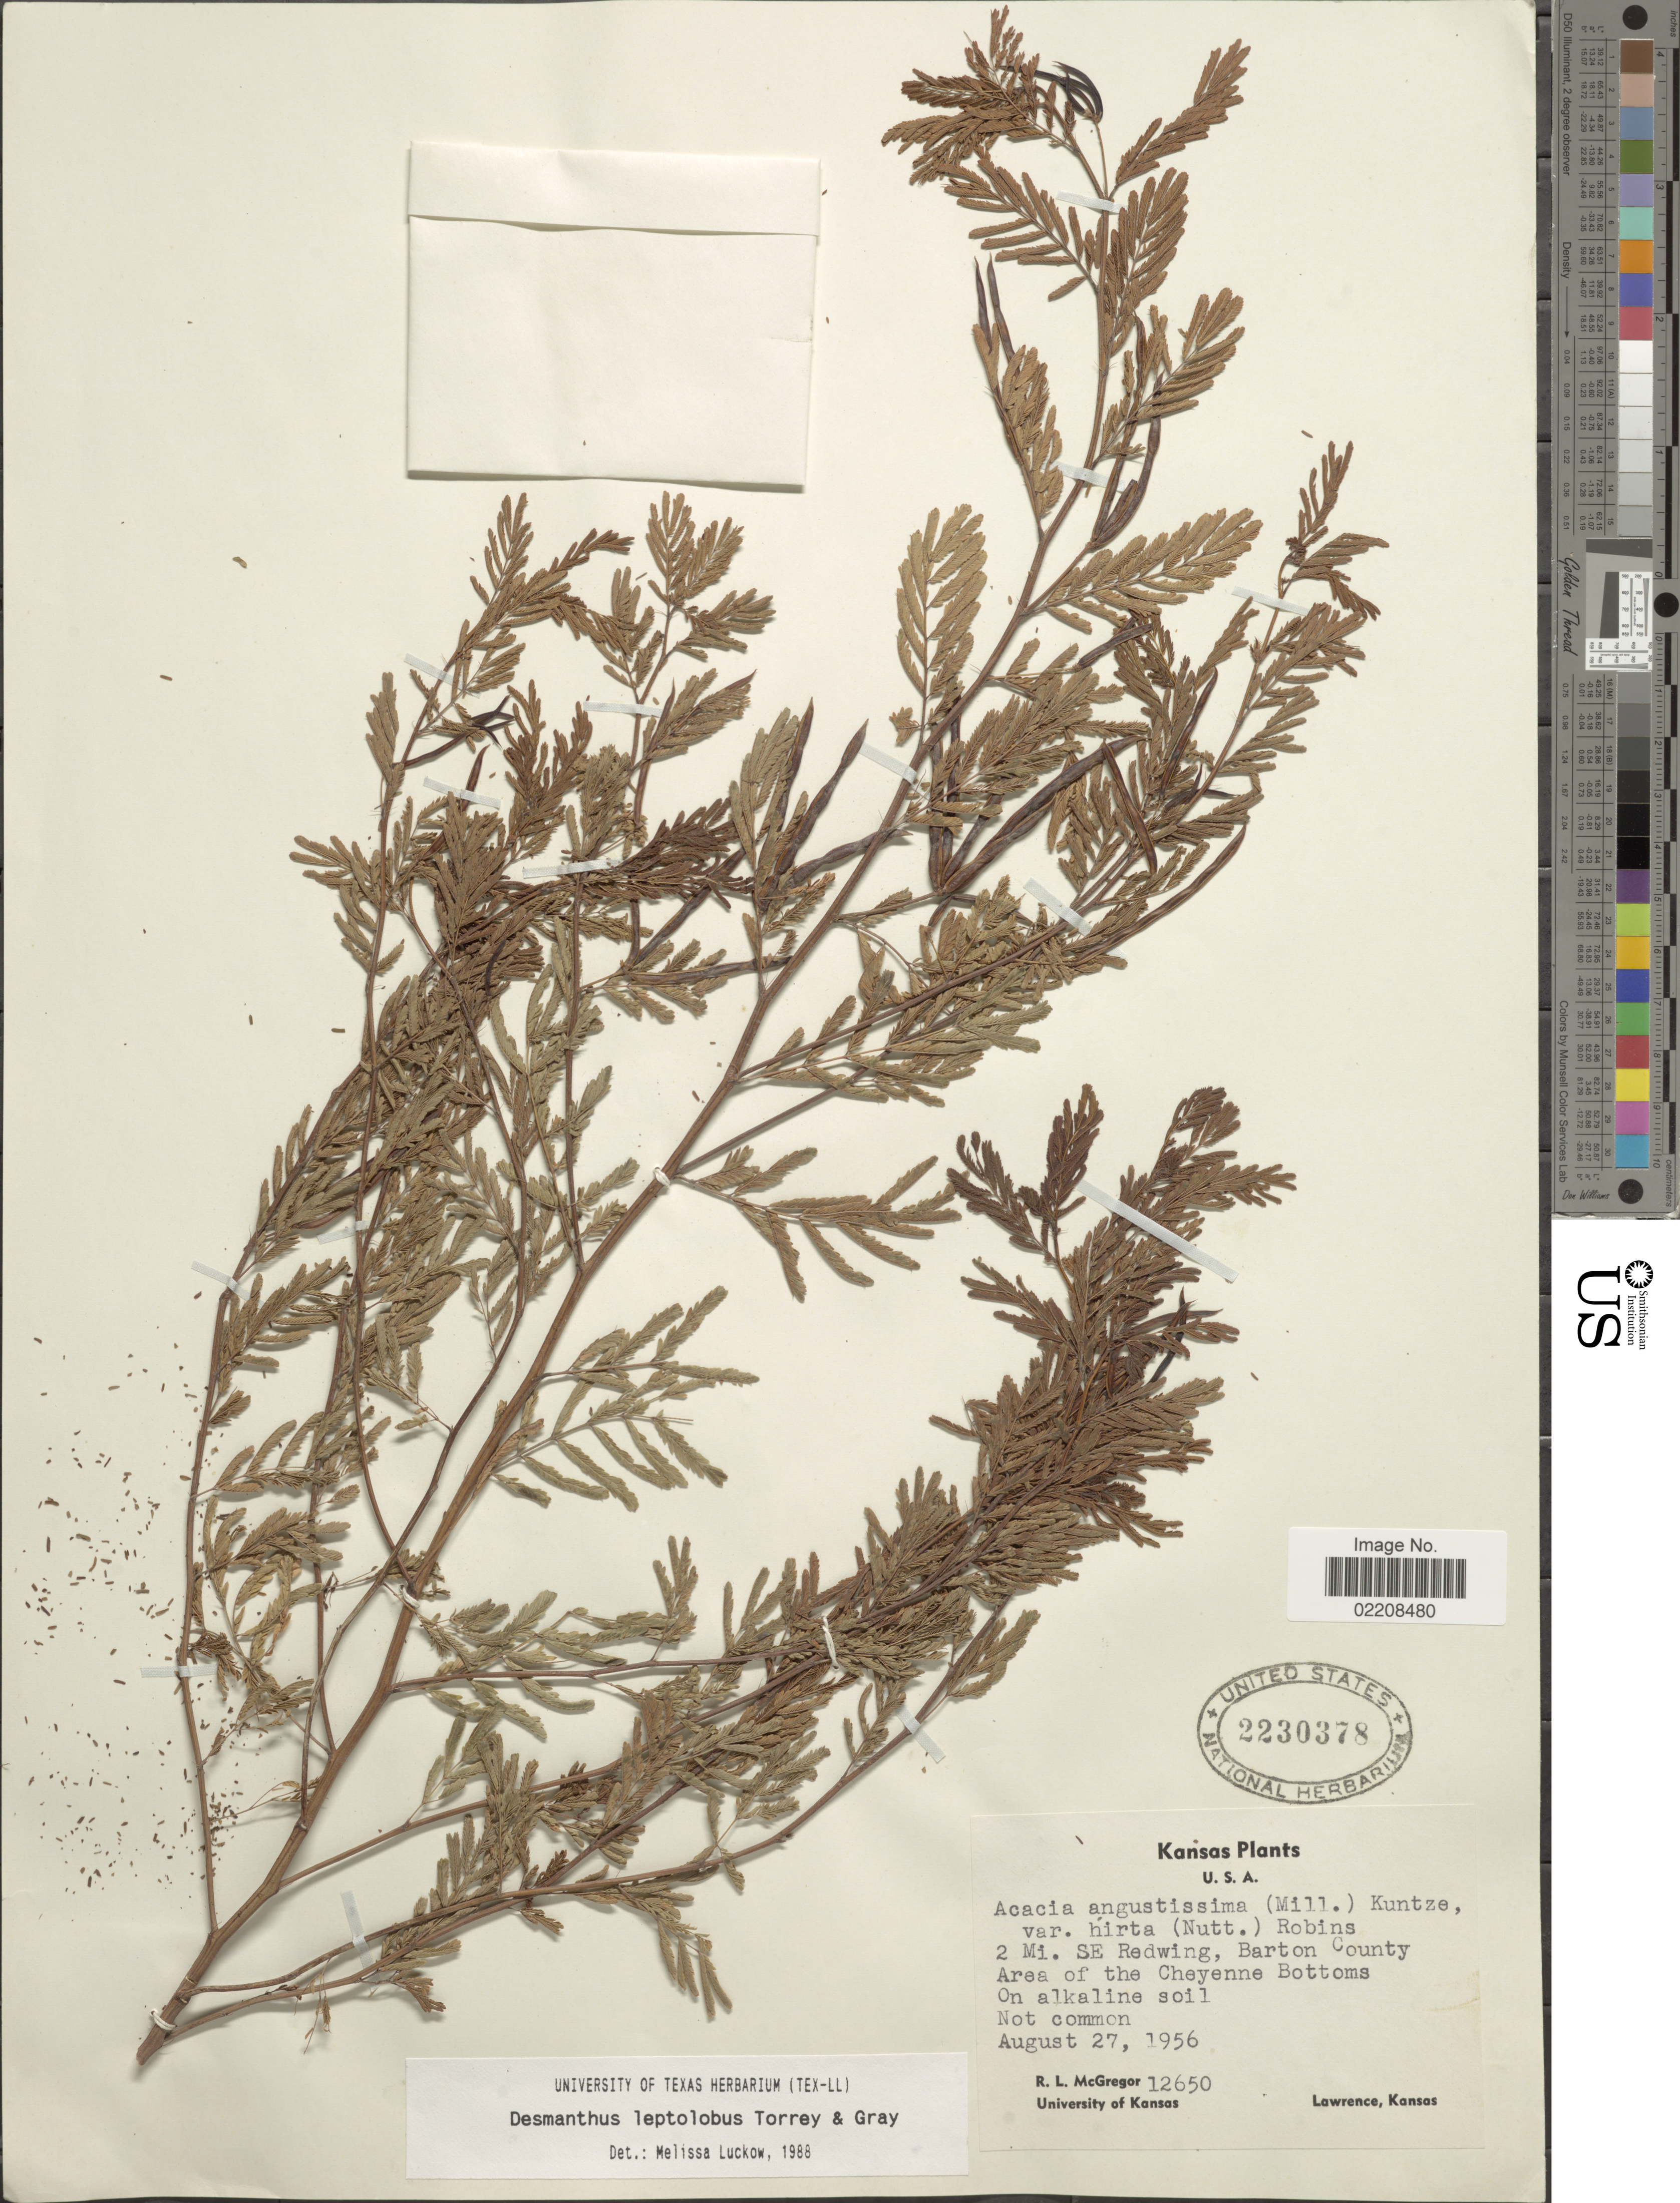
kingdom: Plantae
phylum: Tracheophyta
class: Magnoliopsida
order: Fabales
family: Fabaceae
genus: Desmanthus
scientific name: Desmanthus leptolobus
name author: Torr. & A. Gray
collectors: R. McGregor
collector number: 12650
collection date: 1956-05-27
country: United States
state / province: Kansas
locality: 2 Mi. SE Redwing, Barton County. Area of the Cheyenne Bottoms.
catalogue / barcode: US 2230378